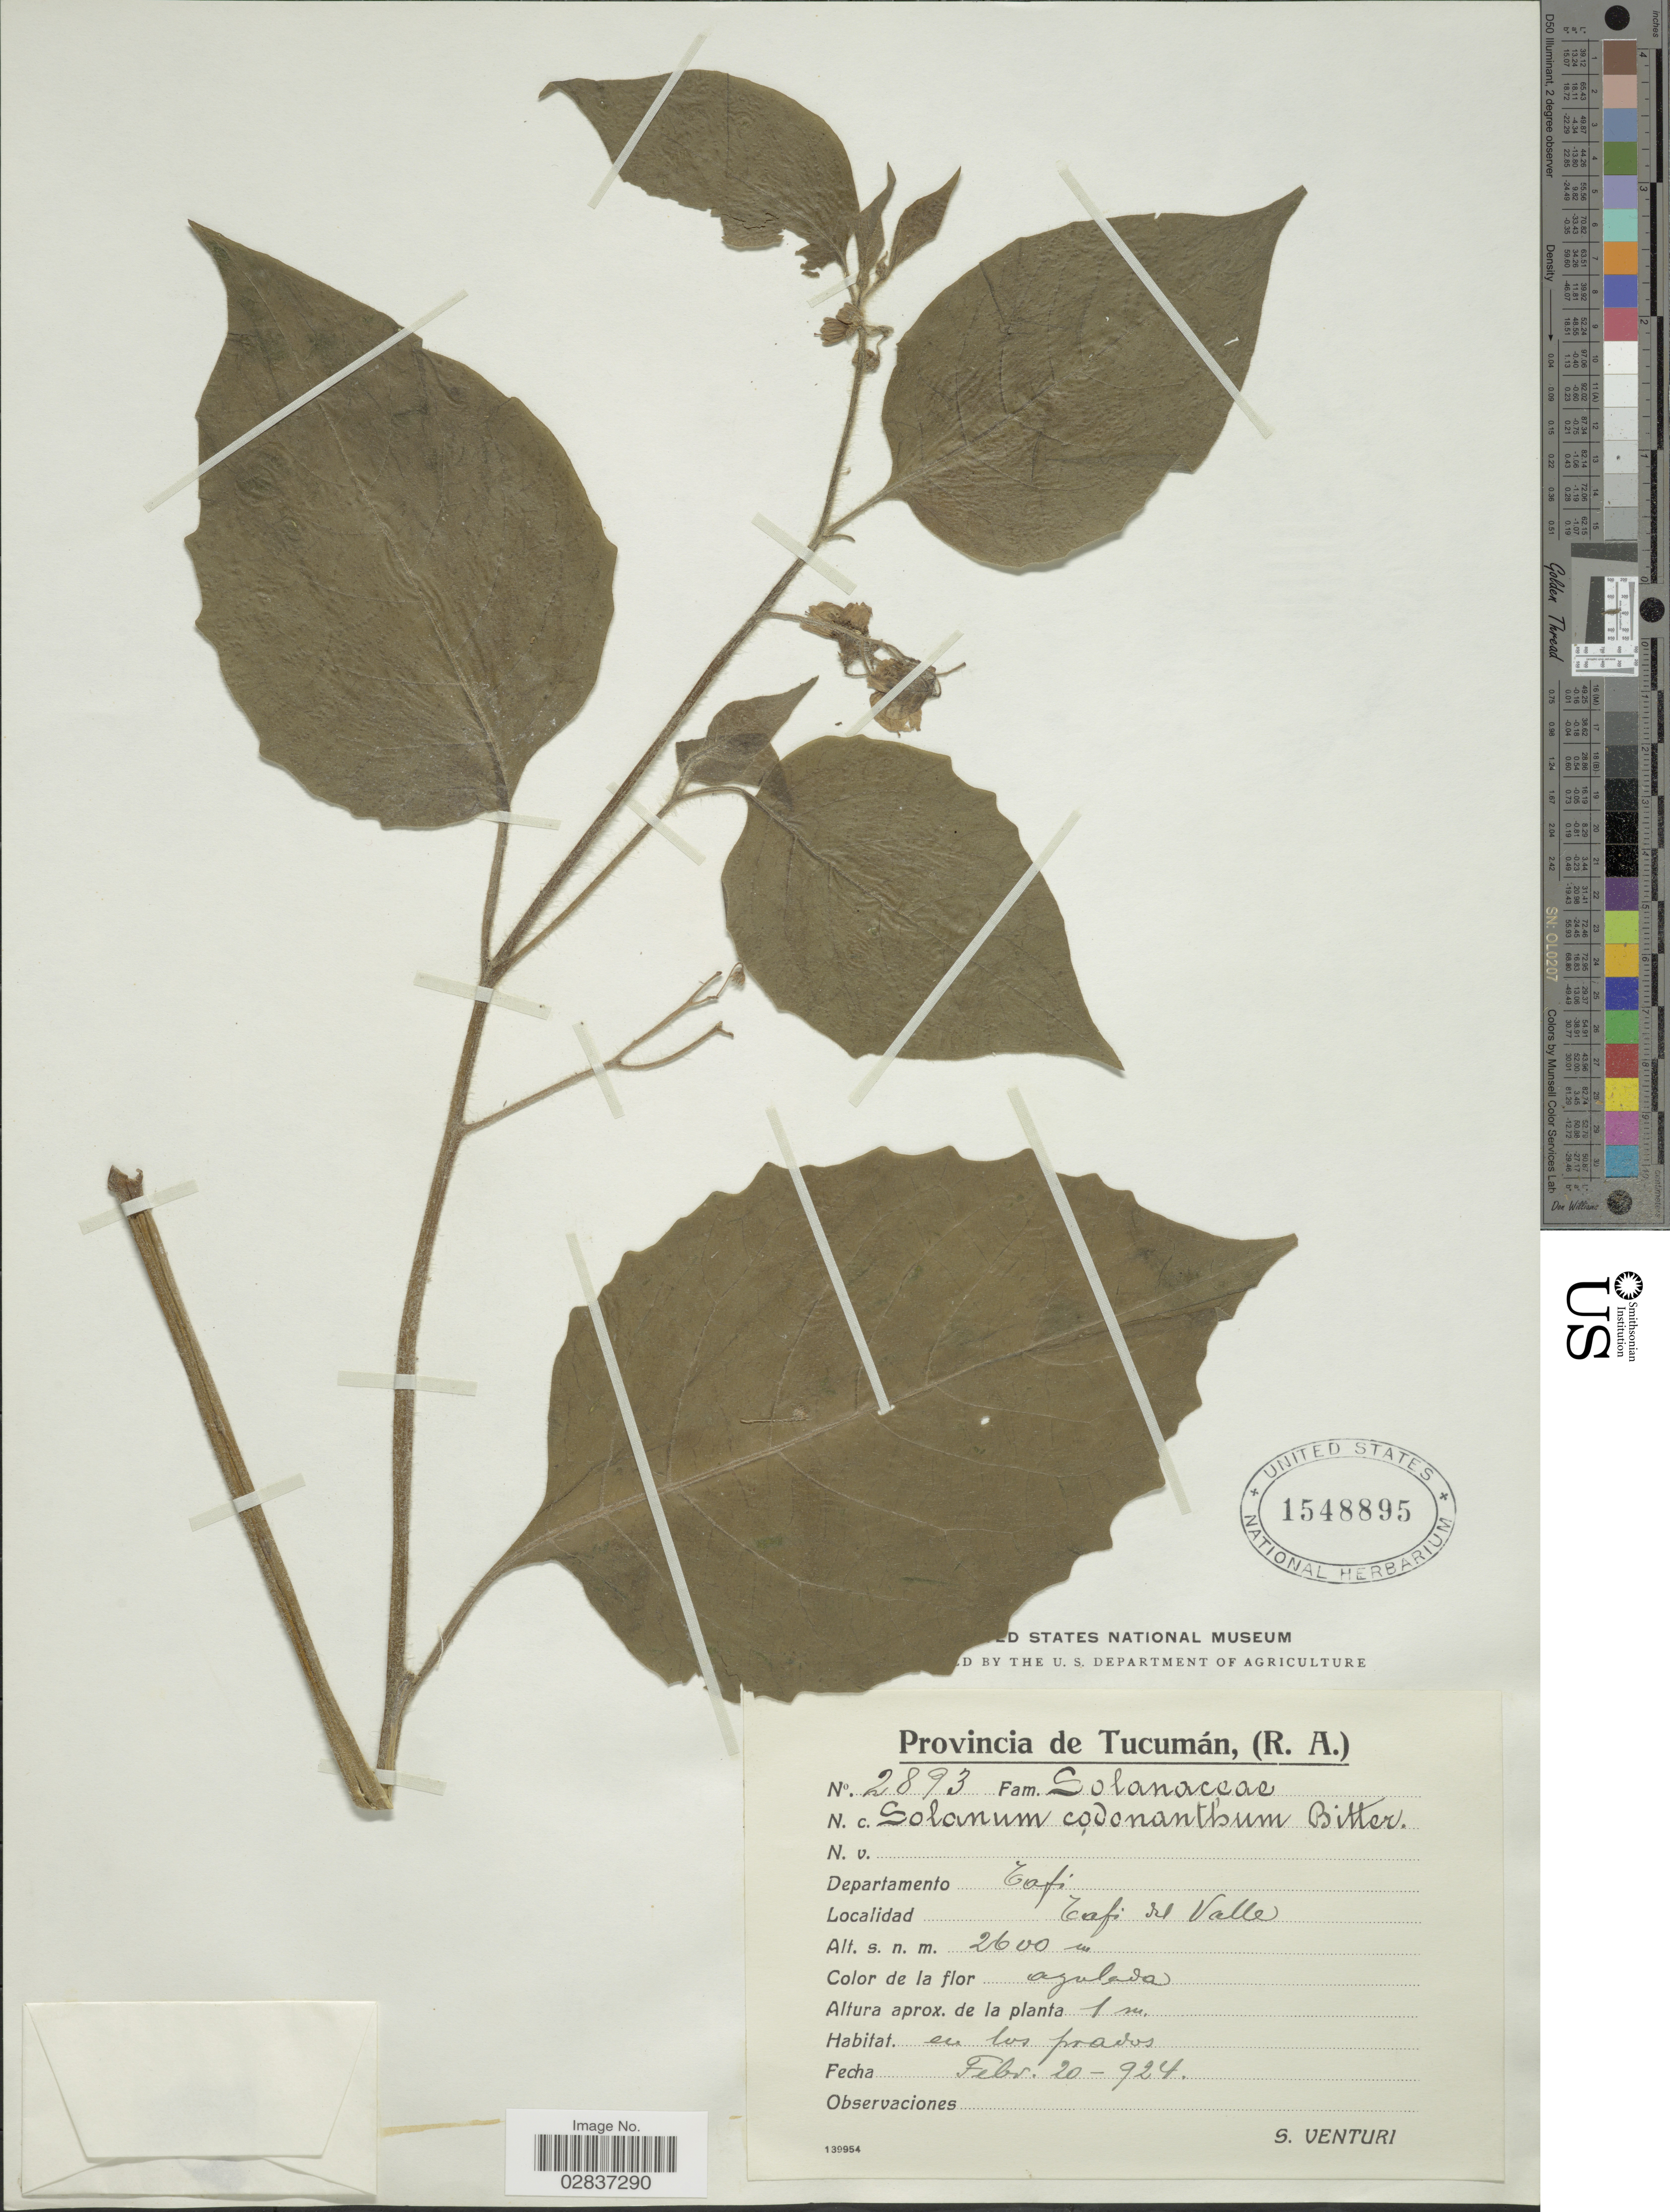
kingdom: Plantae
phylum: Tracheophyta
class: Magnoliopsida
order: Solanales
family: Solanaceae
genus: Solanum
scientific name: Solanum codonanthum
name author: Bitter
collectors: S. Venturi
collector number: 2893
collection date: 1924-02-20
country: Argentina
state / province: Tucuman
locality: Departamento Tafi, Tafi del Valle.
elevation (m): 2600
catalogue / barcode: US 1548895